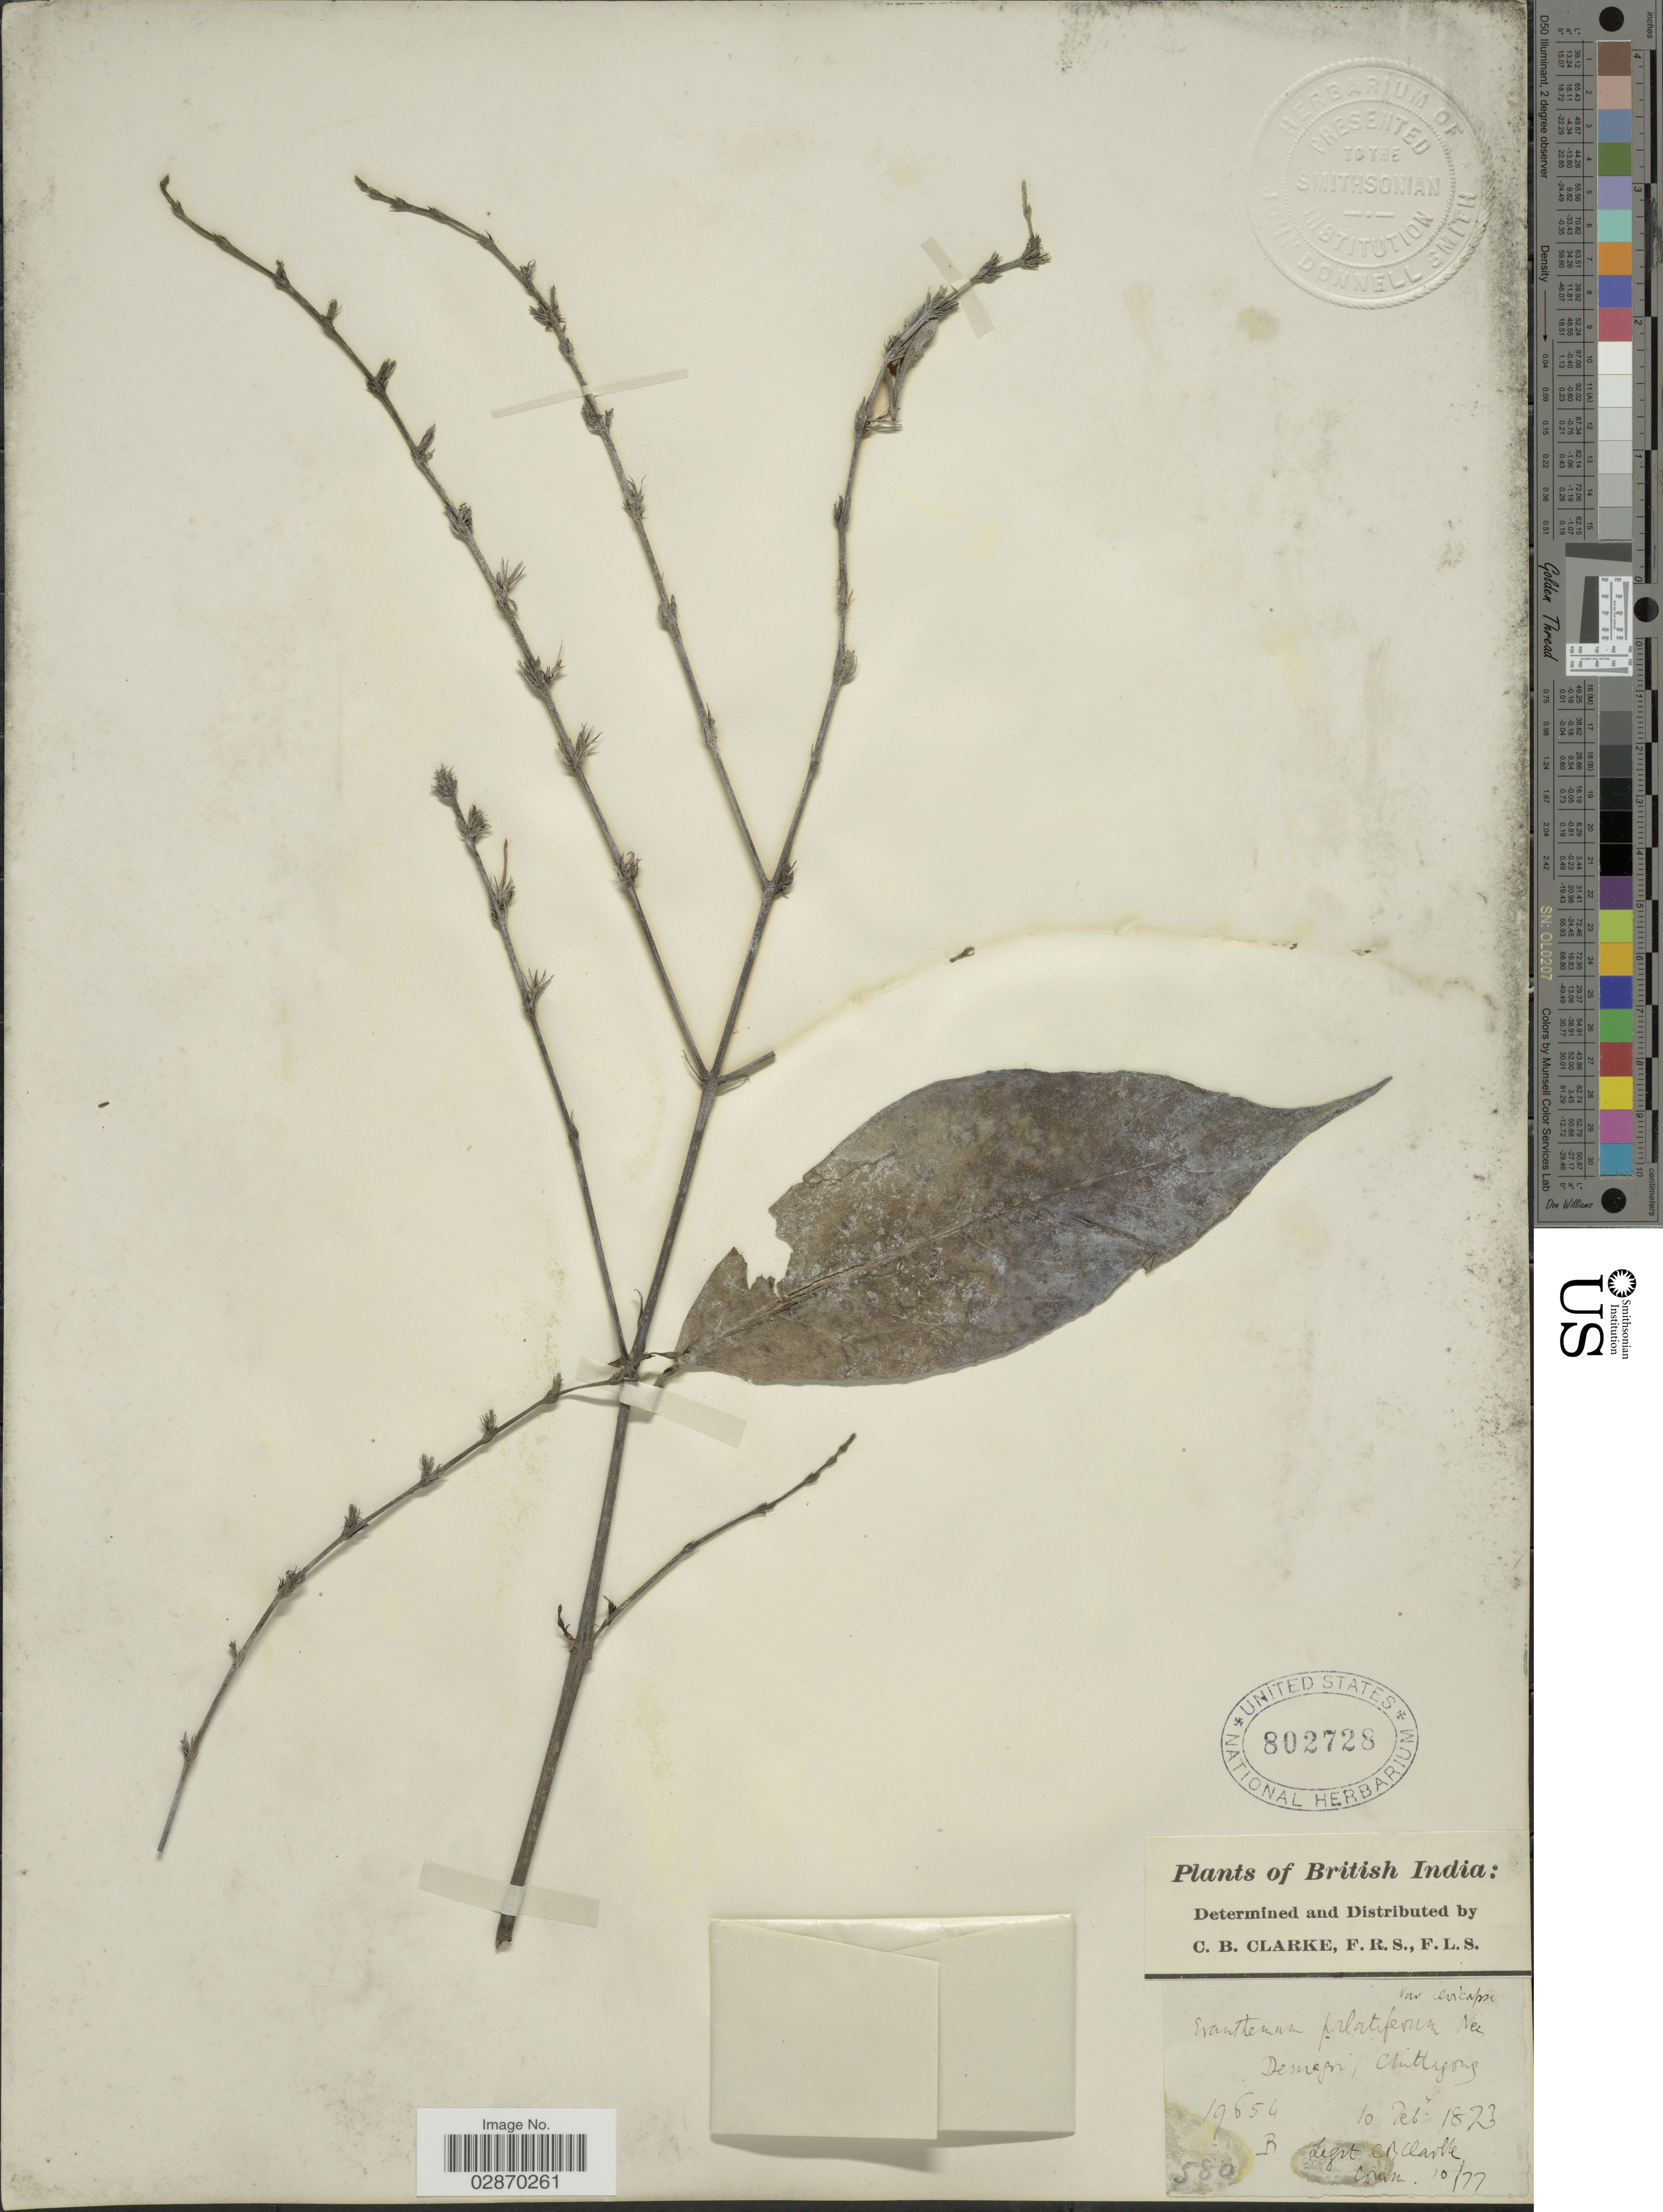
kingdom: Plantae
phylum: Tracheophyta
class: Magnoliopsida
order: Lamiales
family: Acanthaceae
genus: Pseuderanthemum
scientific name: Pseuderanthemum palatiferum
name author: (Wall.) Radlk.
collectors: C. B. Clarke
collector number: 19654B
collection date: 1823-02-10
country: Bangladesh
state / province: Chittagong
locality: British India: Demajri [interpreted], Chittagong.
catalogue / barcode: US 802728